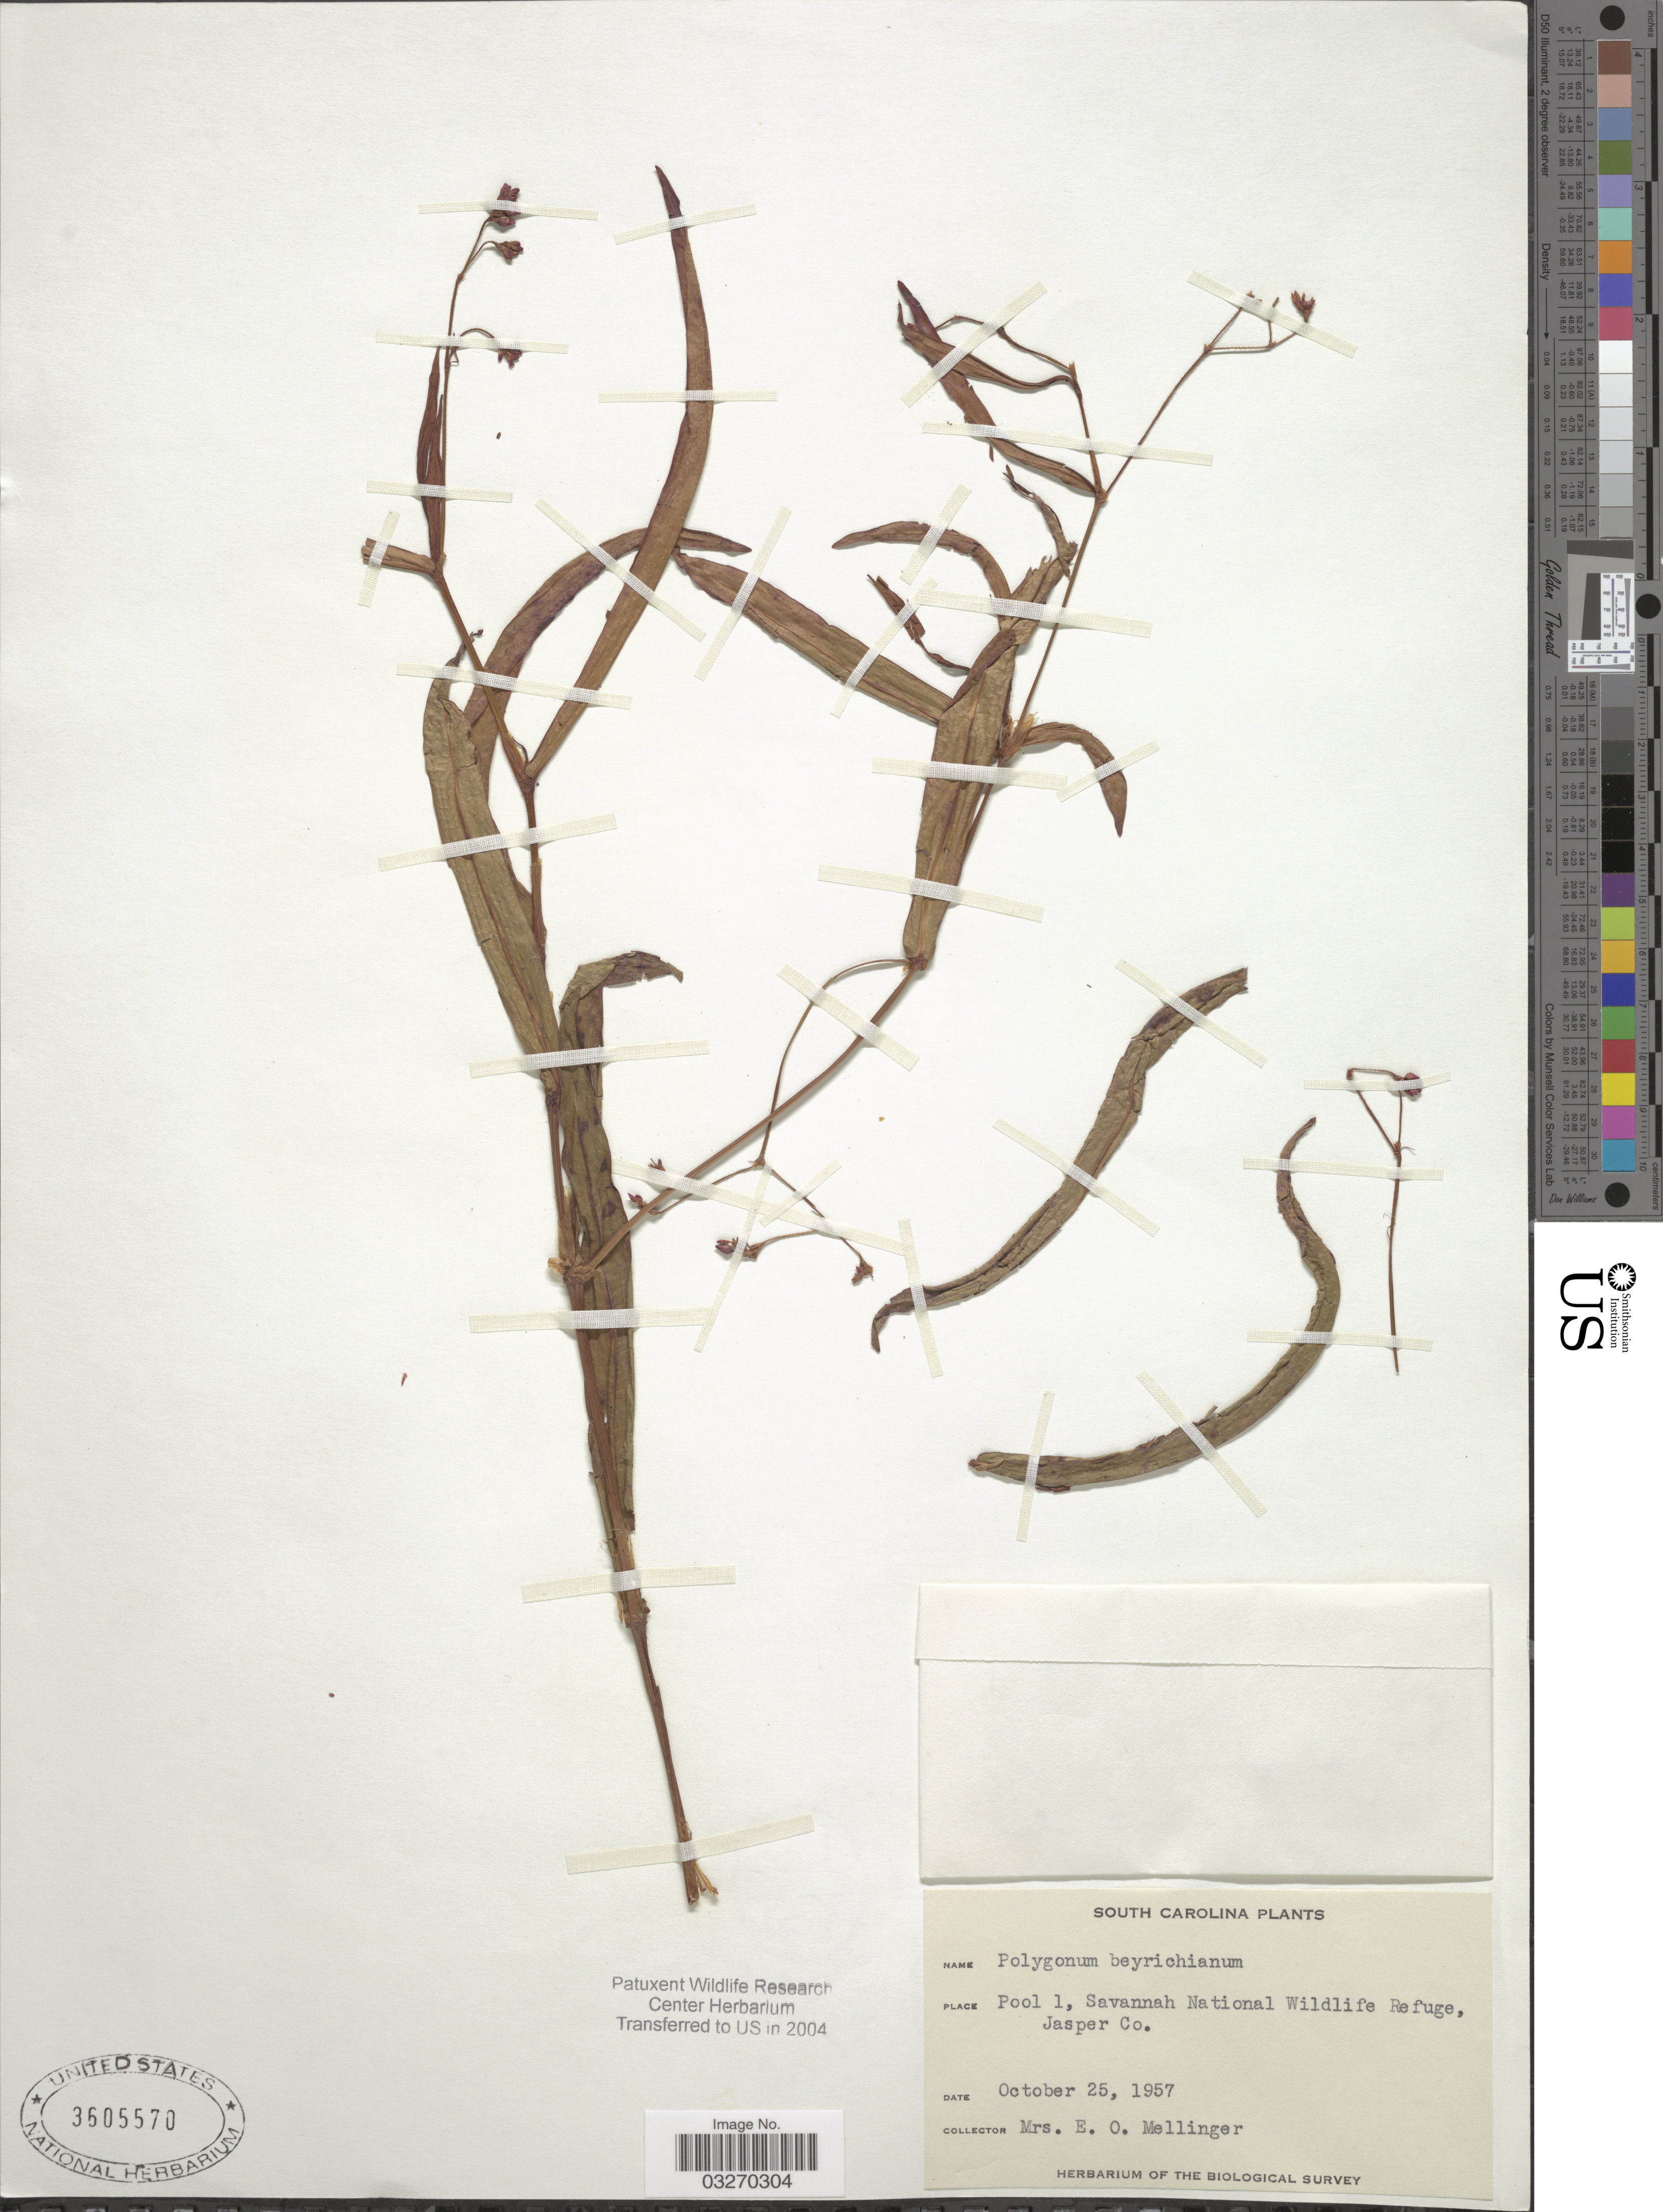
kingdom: Plantae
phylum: Tracheophyta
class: Magnoliopsida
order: Caryophyllales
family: Polygonaceae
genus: Persicaria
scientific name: Persicaria meisneriana var. beyrichiana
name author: (Cham. & Schltdl.) C.C. Freeman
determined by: Atha, D. E.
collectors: E. Mellinger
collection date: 1957-10-25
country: United States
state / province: South Carolina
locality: Pool 1, Savannah National Wildlife Refuge, Jasper Co.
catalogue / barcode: US 3605570